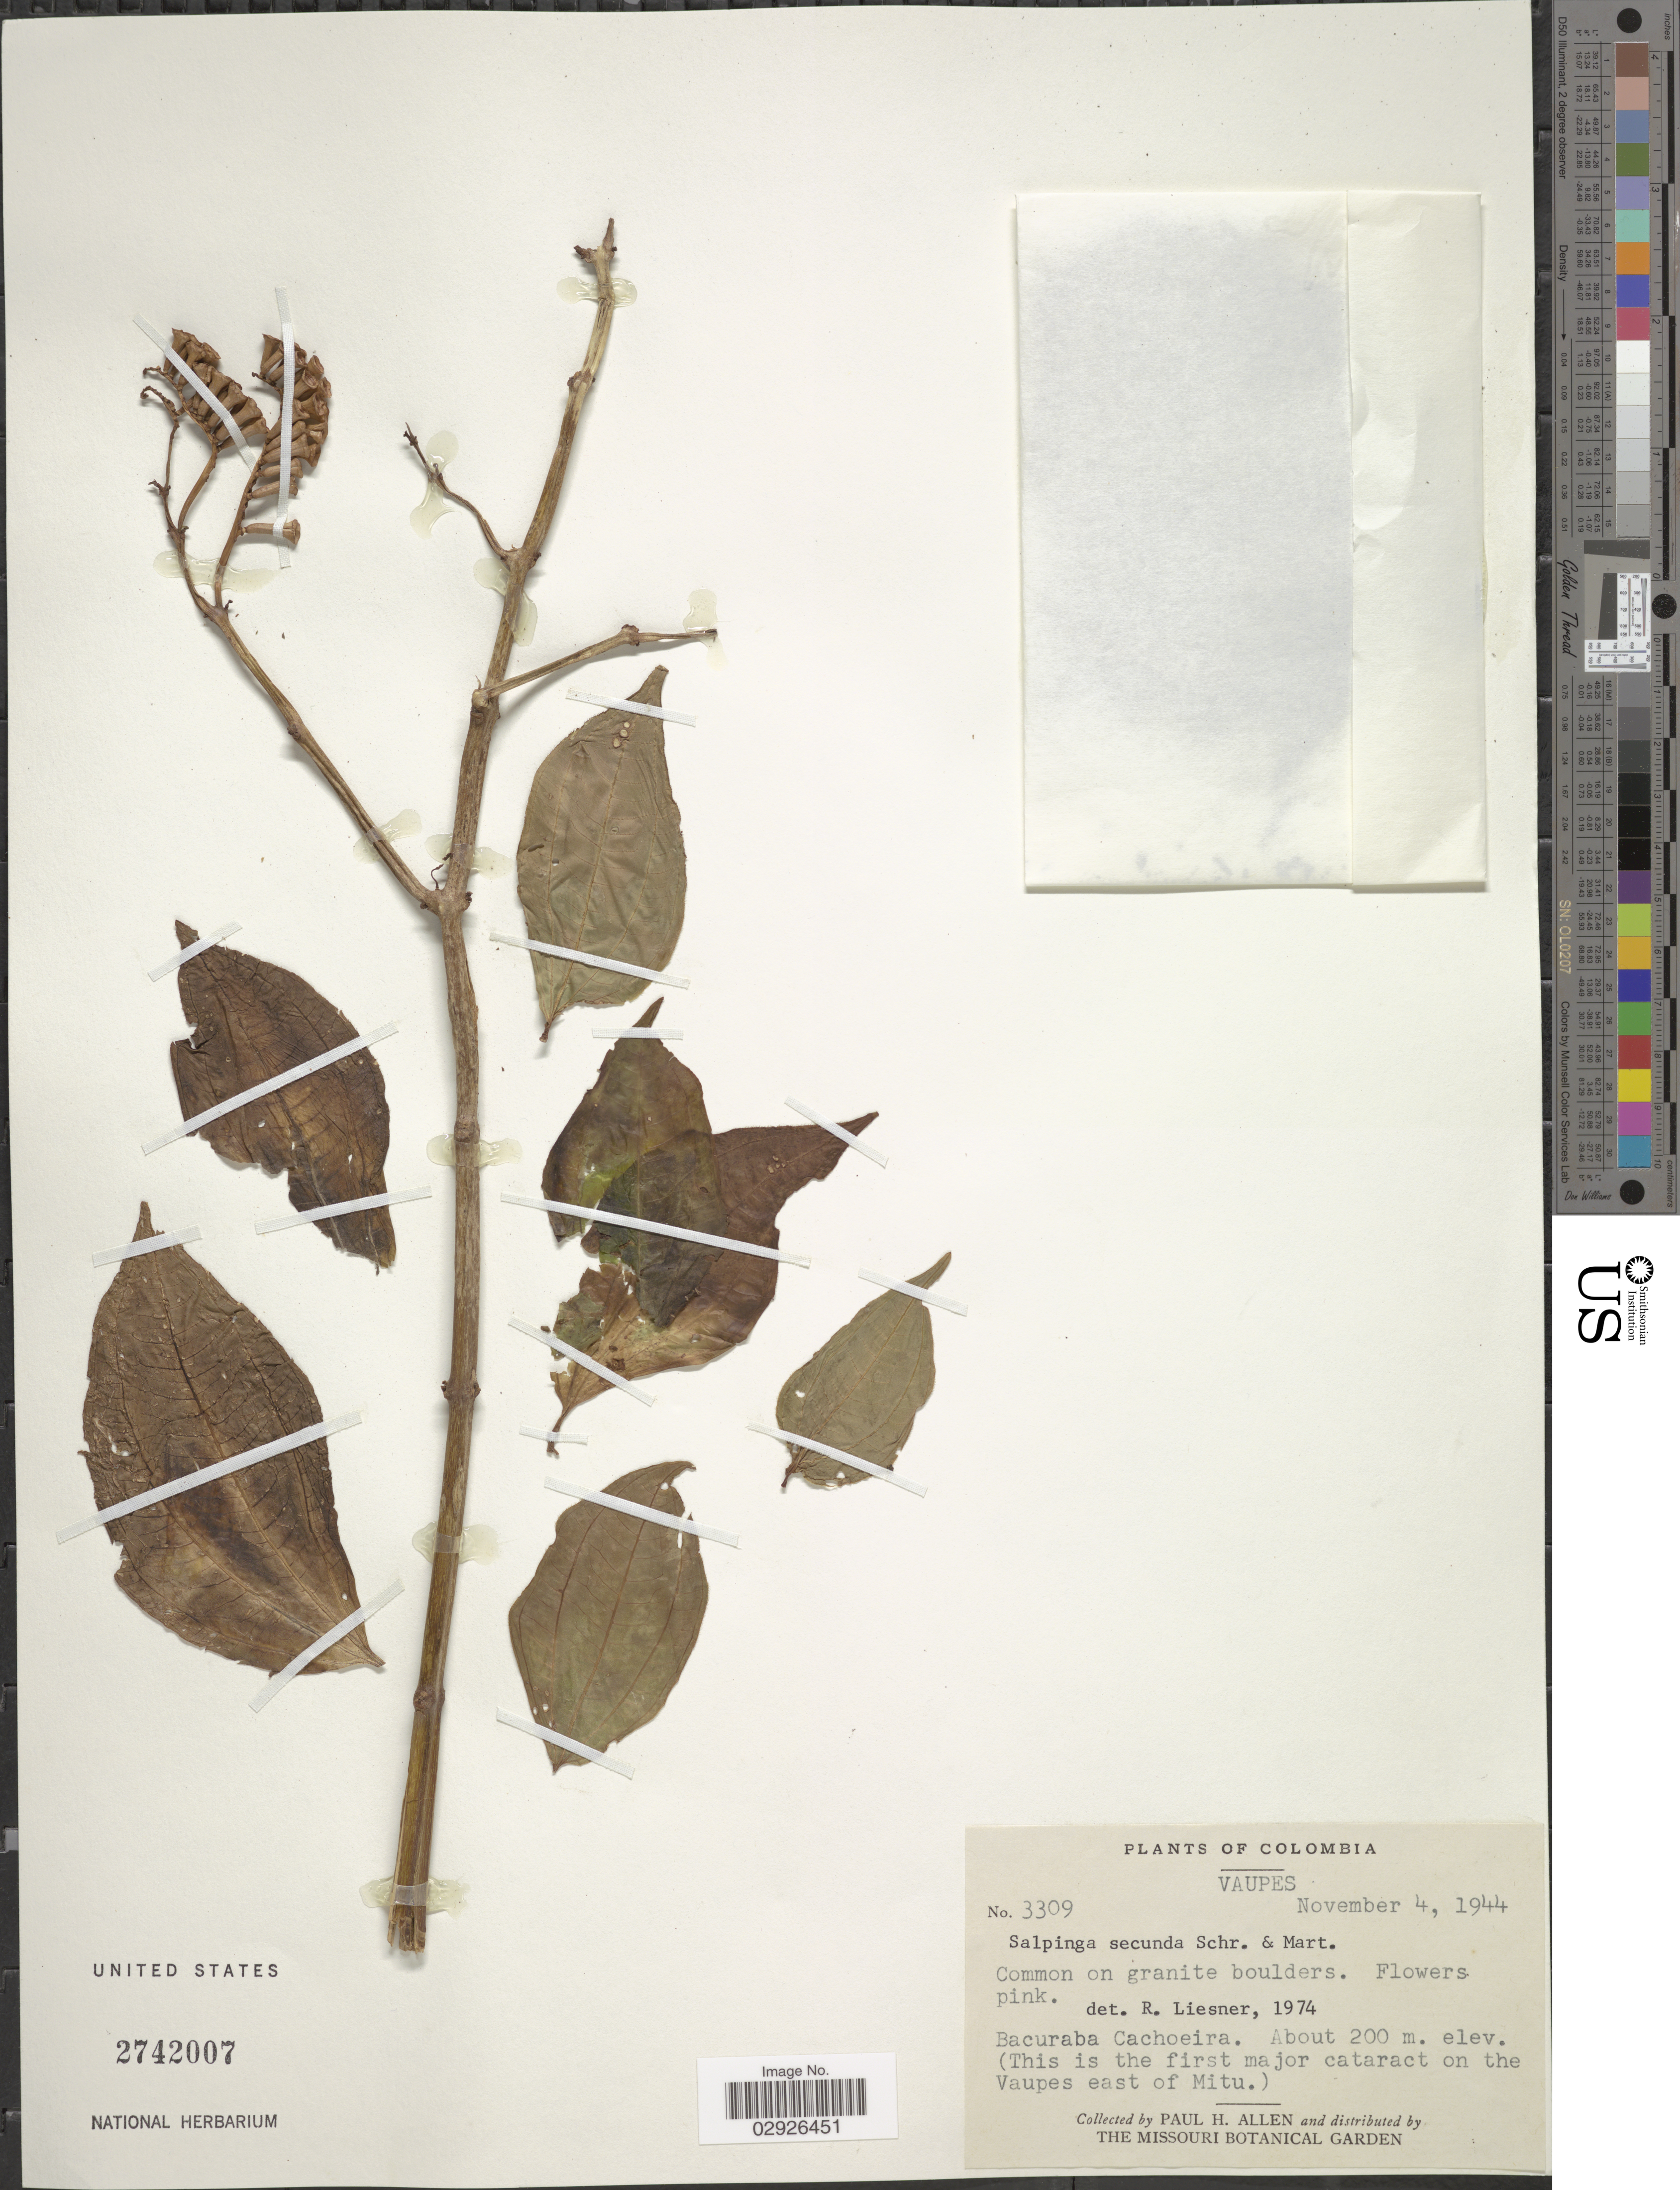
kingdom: Plantae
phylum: Tracheophyta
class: Magnoliopsida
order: Myrtales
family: Melastomataceae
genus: Salpinga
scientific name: Salpinga secunda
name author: Schrank & Mart. ex DC.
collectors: P. H. Allen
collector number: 3309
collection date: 1944-11-04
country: Colombia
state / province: Vaupés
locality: Bacuraba Cachoeira. (This is the first major cataract on the Vaupes east of Mitu).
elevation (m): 200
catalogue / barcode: US 2742007